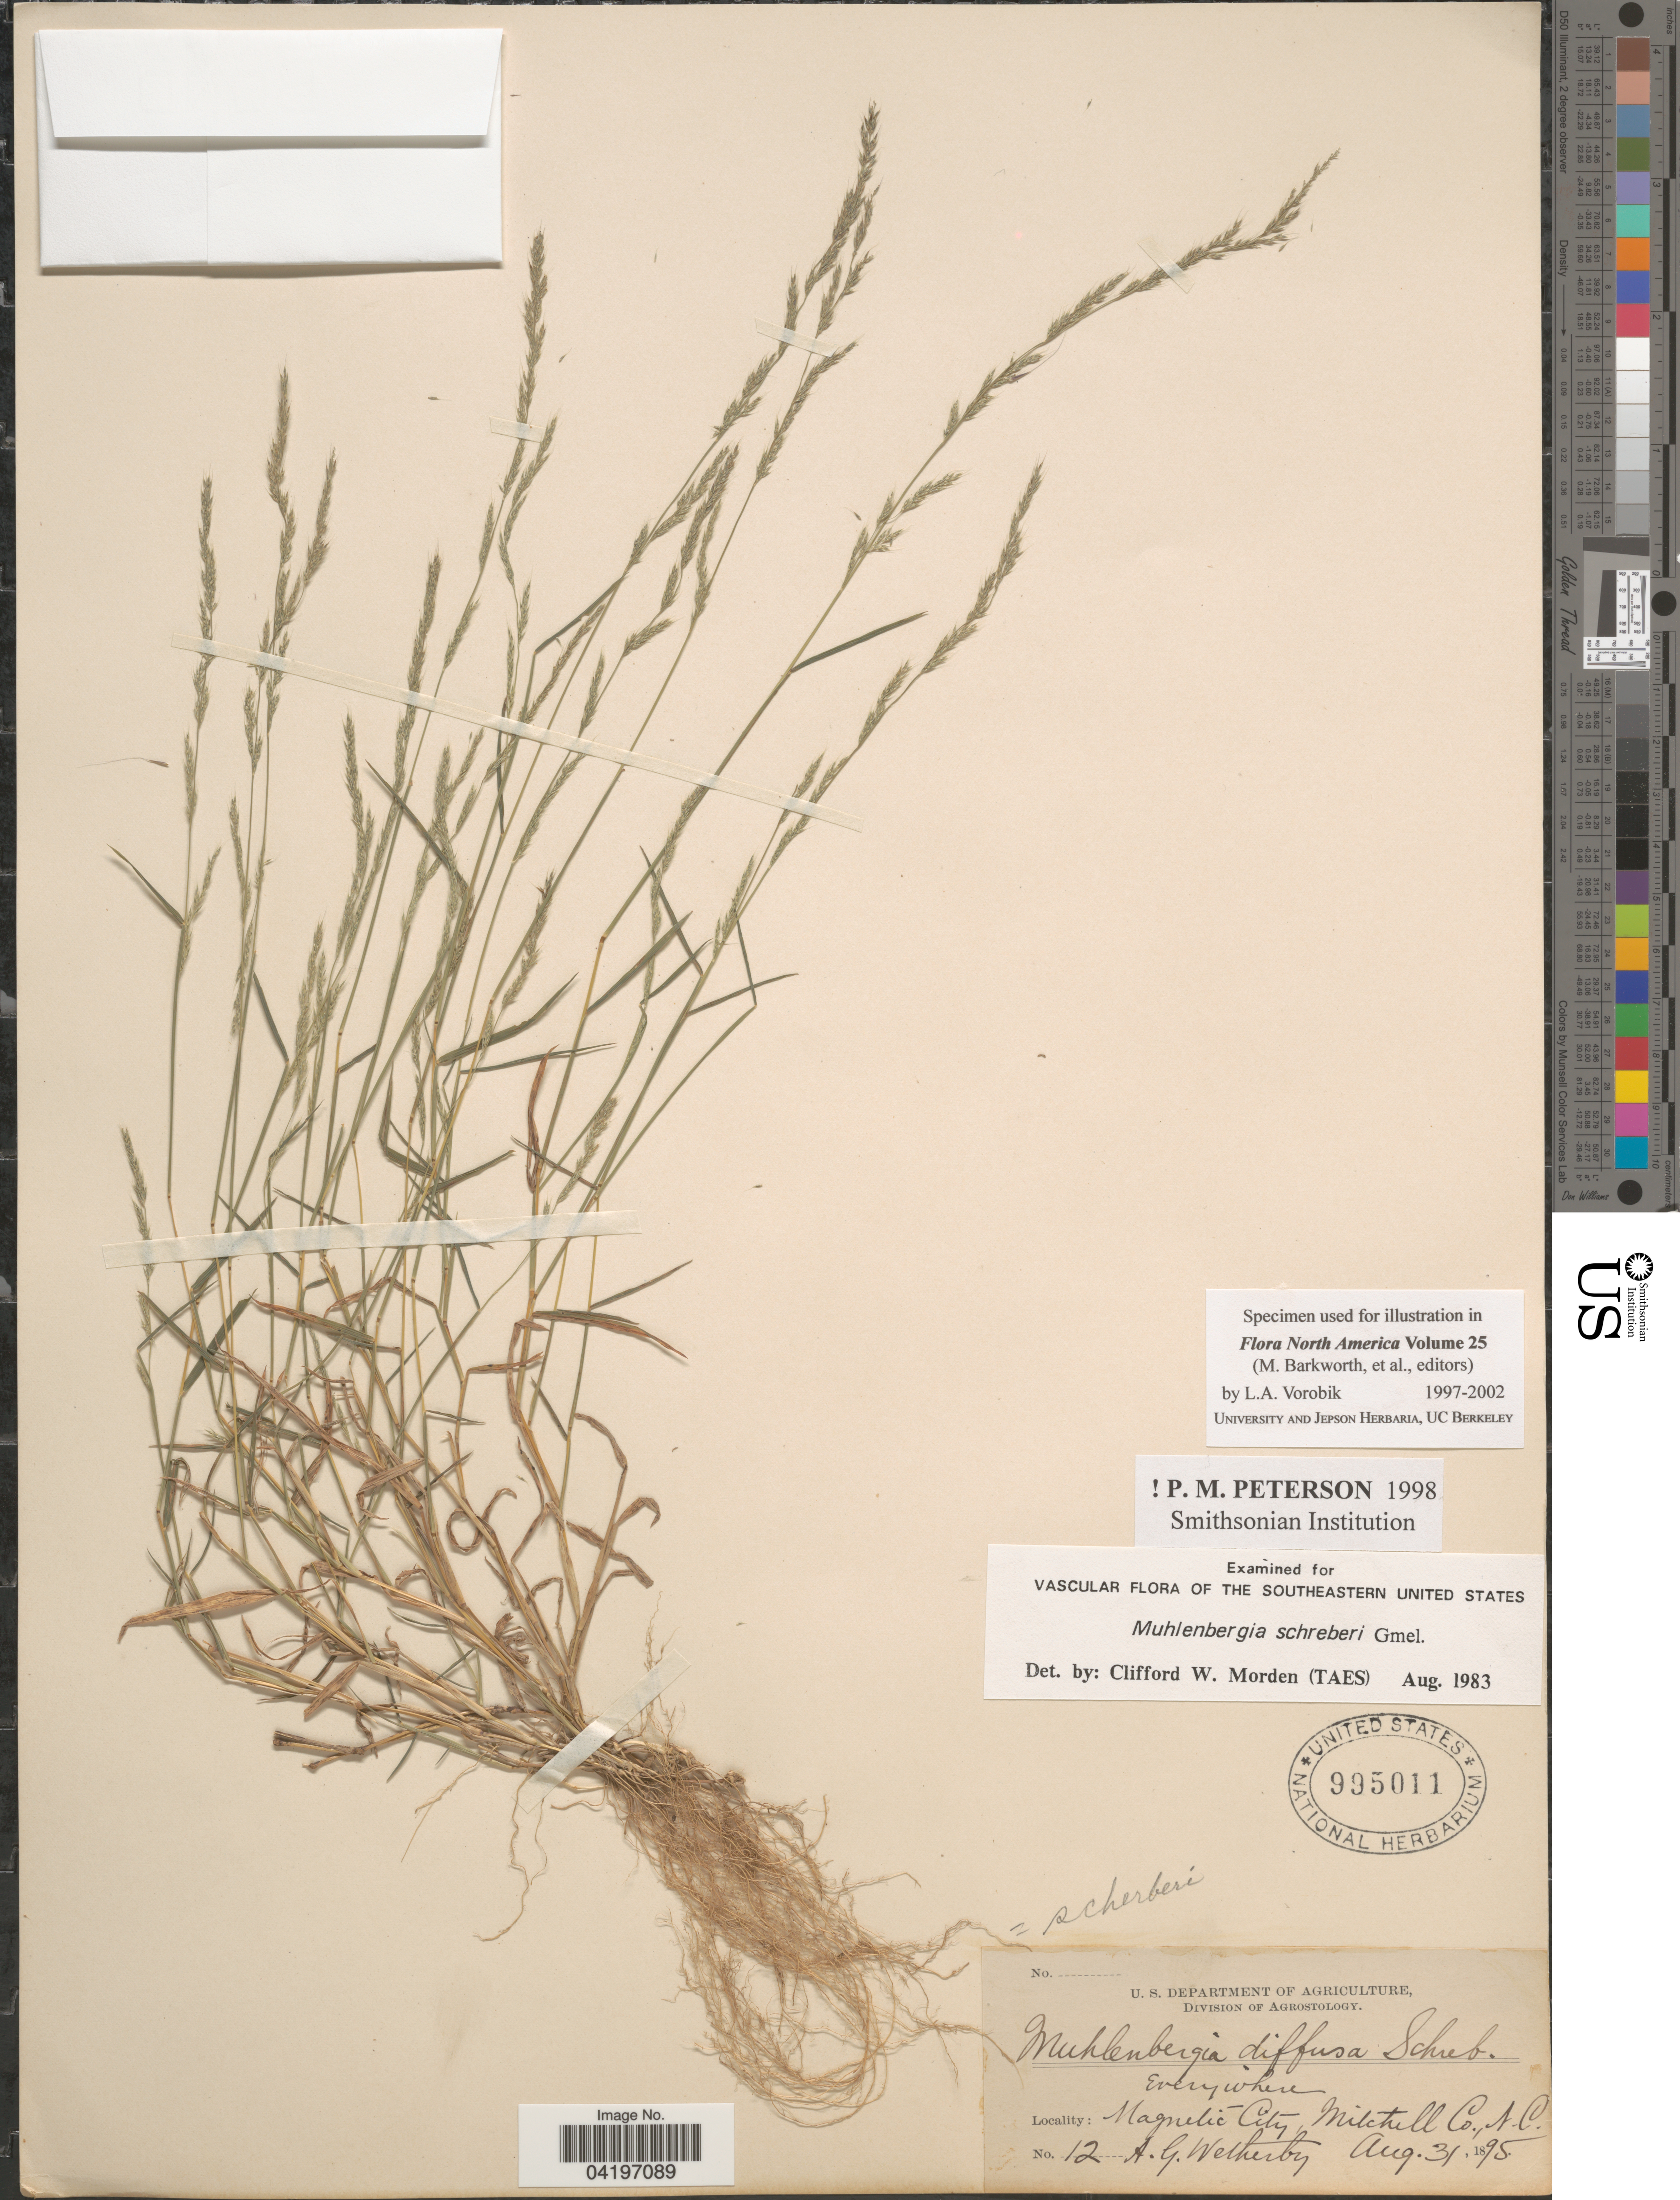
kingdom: Plantae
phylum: Tracheophyta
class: Liliopsida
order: Poales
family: Poaceae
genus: Muhlenbergia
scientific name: Muhlenbergia schreberi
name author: J.F. Gmel.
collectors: A. Wetherby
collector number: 12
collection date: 1895-08-31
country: United States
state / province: North Carolina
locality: Magnetic City, Mitchell Co.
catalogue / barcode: US 995011